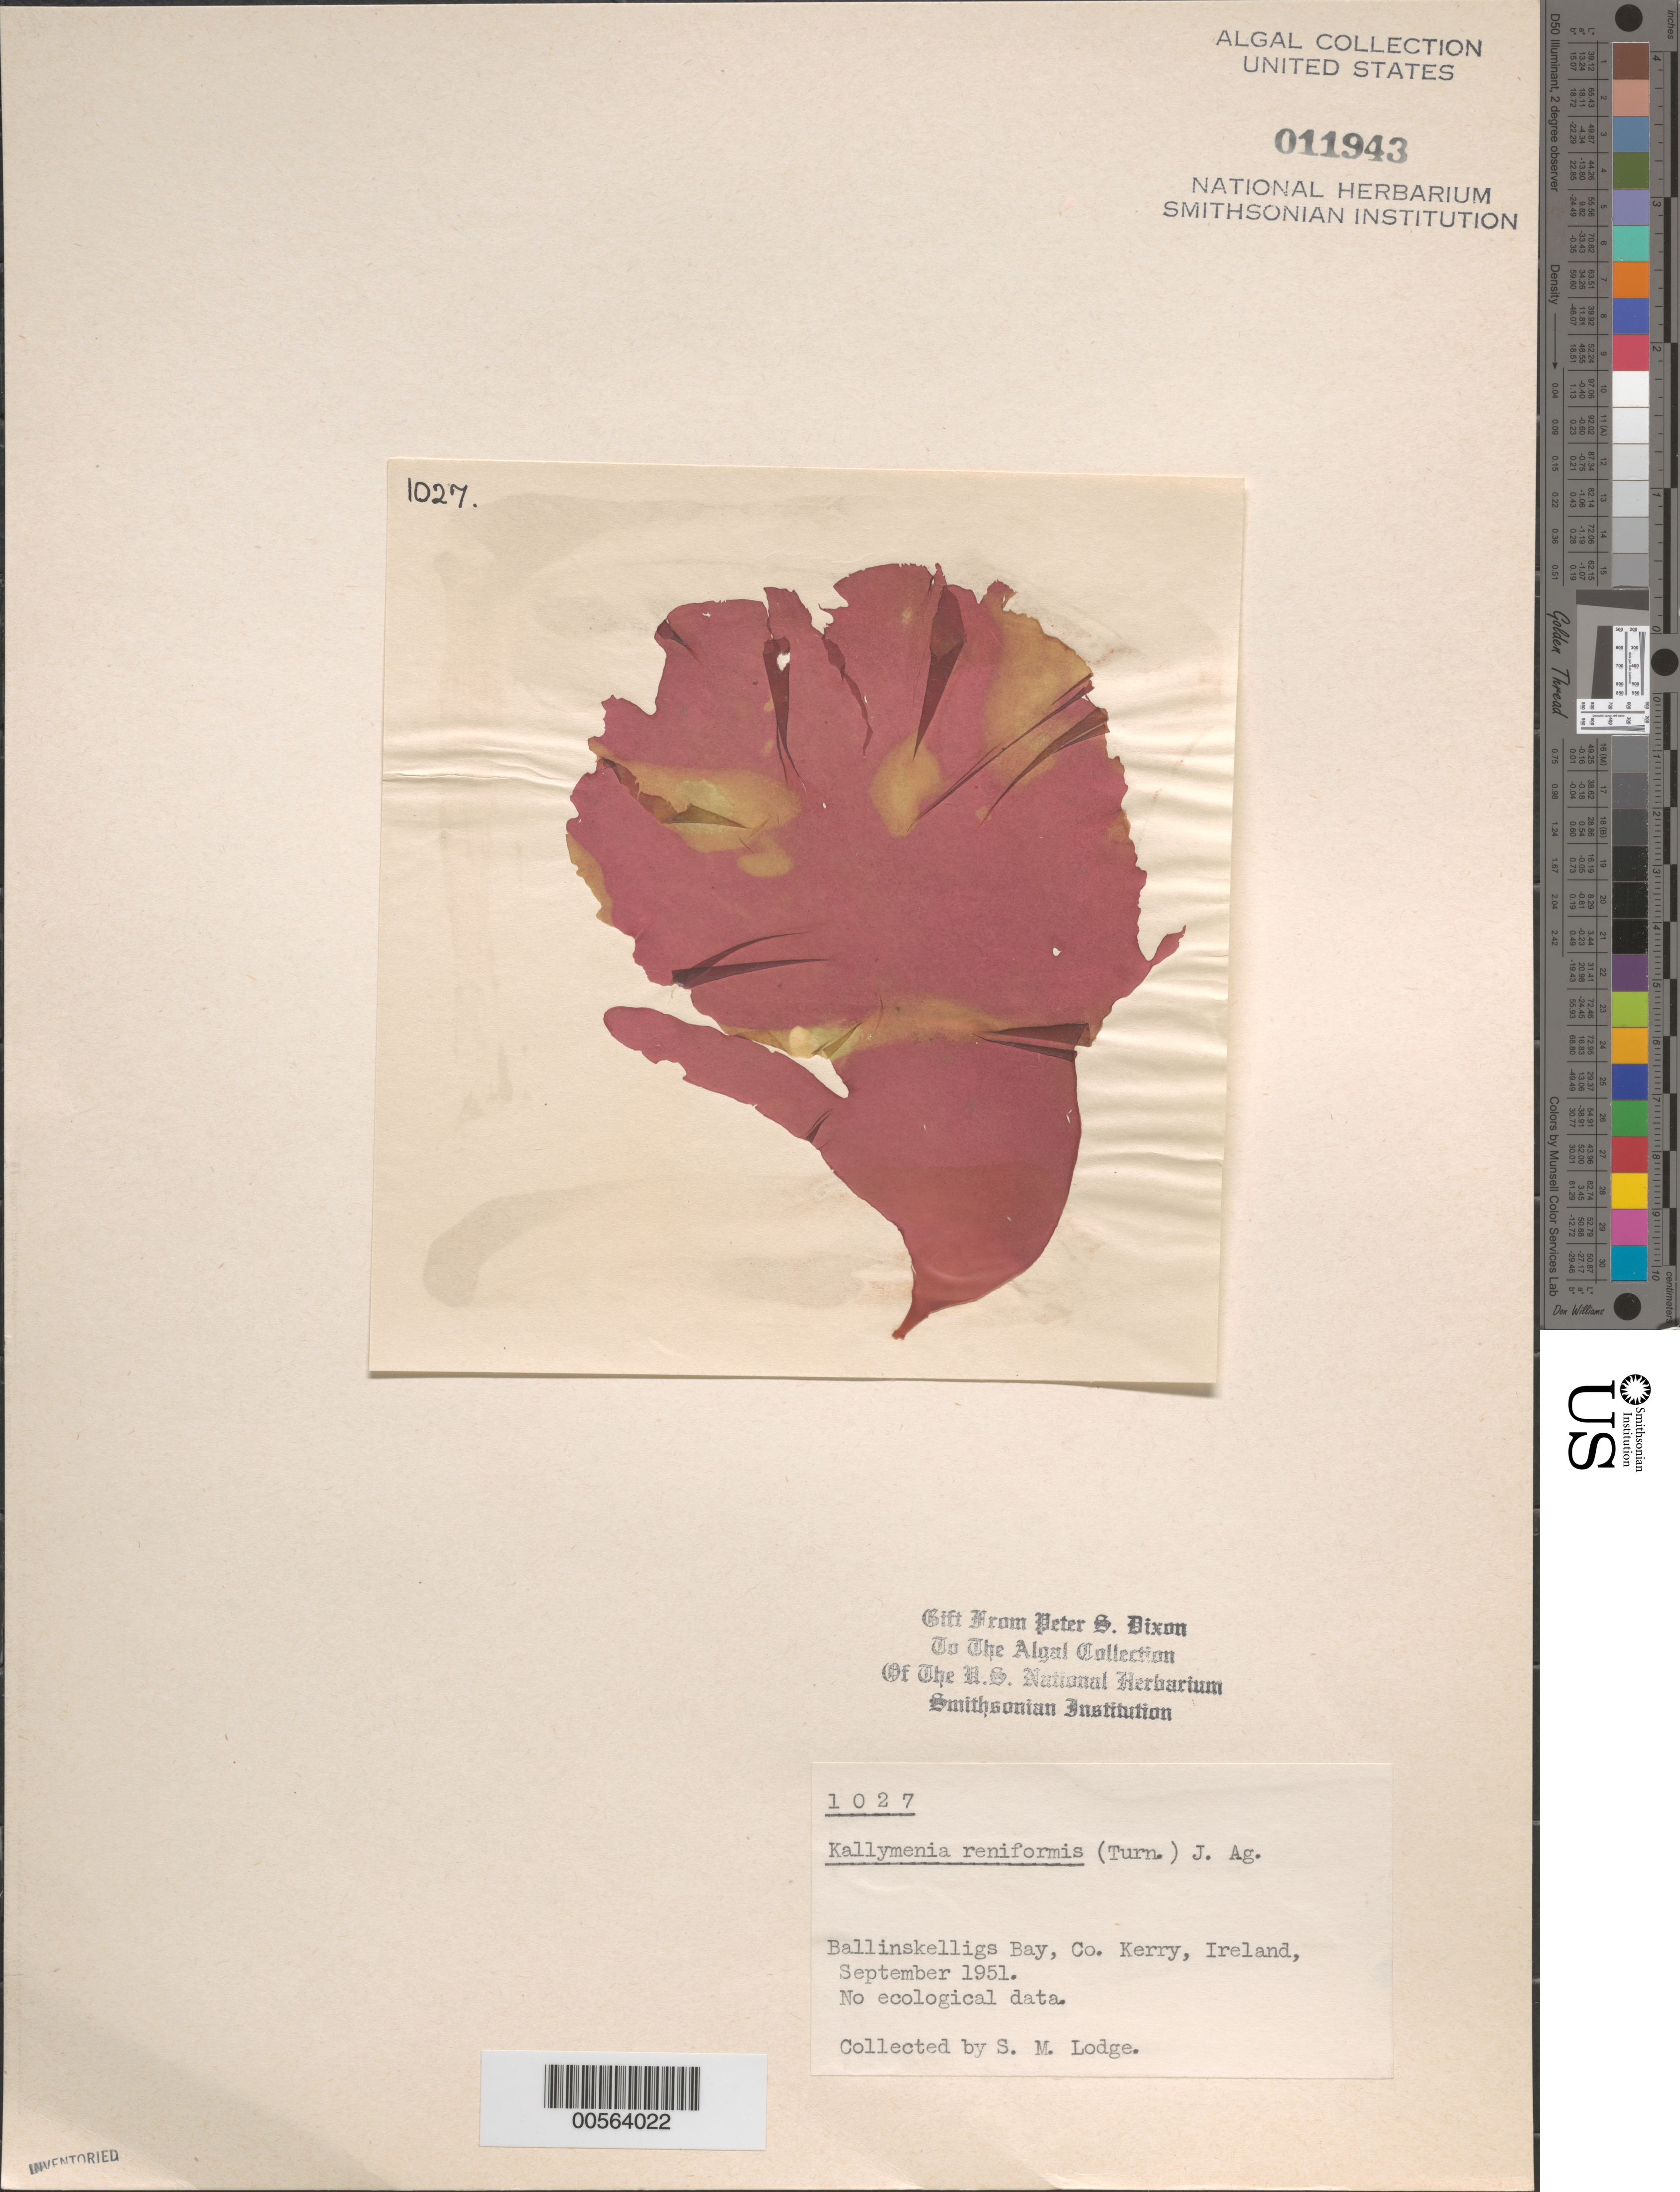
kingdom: Plantae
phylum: Rhodophyta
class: Florideophyceae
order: Gigartinales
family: Kallymeniaceae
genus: Kallymenia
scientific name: Kallymenia reniformis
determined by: Dixon, P. S.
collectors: S. Lodge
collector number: PSD 1027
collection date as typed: Sep 1951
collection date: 1951-09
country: Ireland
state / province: Munster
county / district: Kerry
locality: Ballinskelligs Bay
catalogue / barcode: US 11943